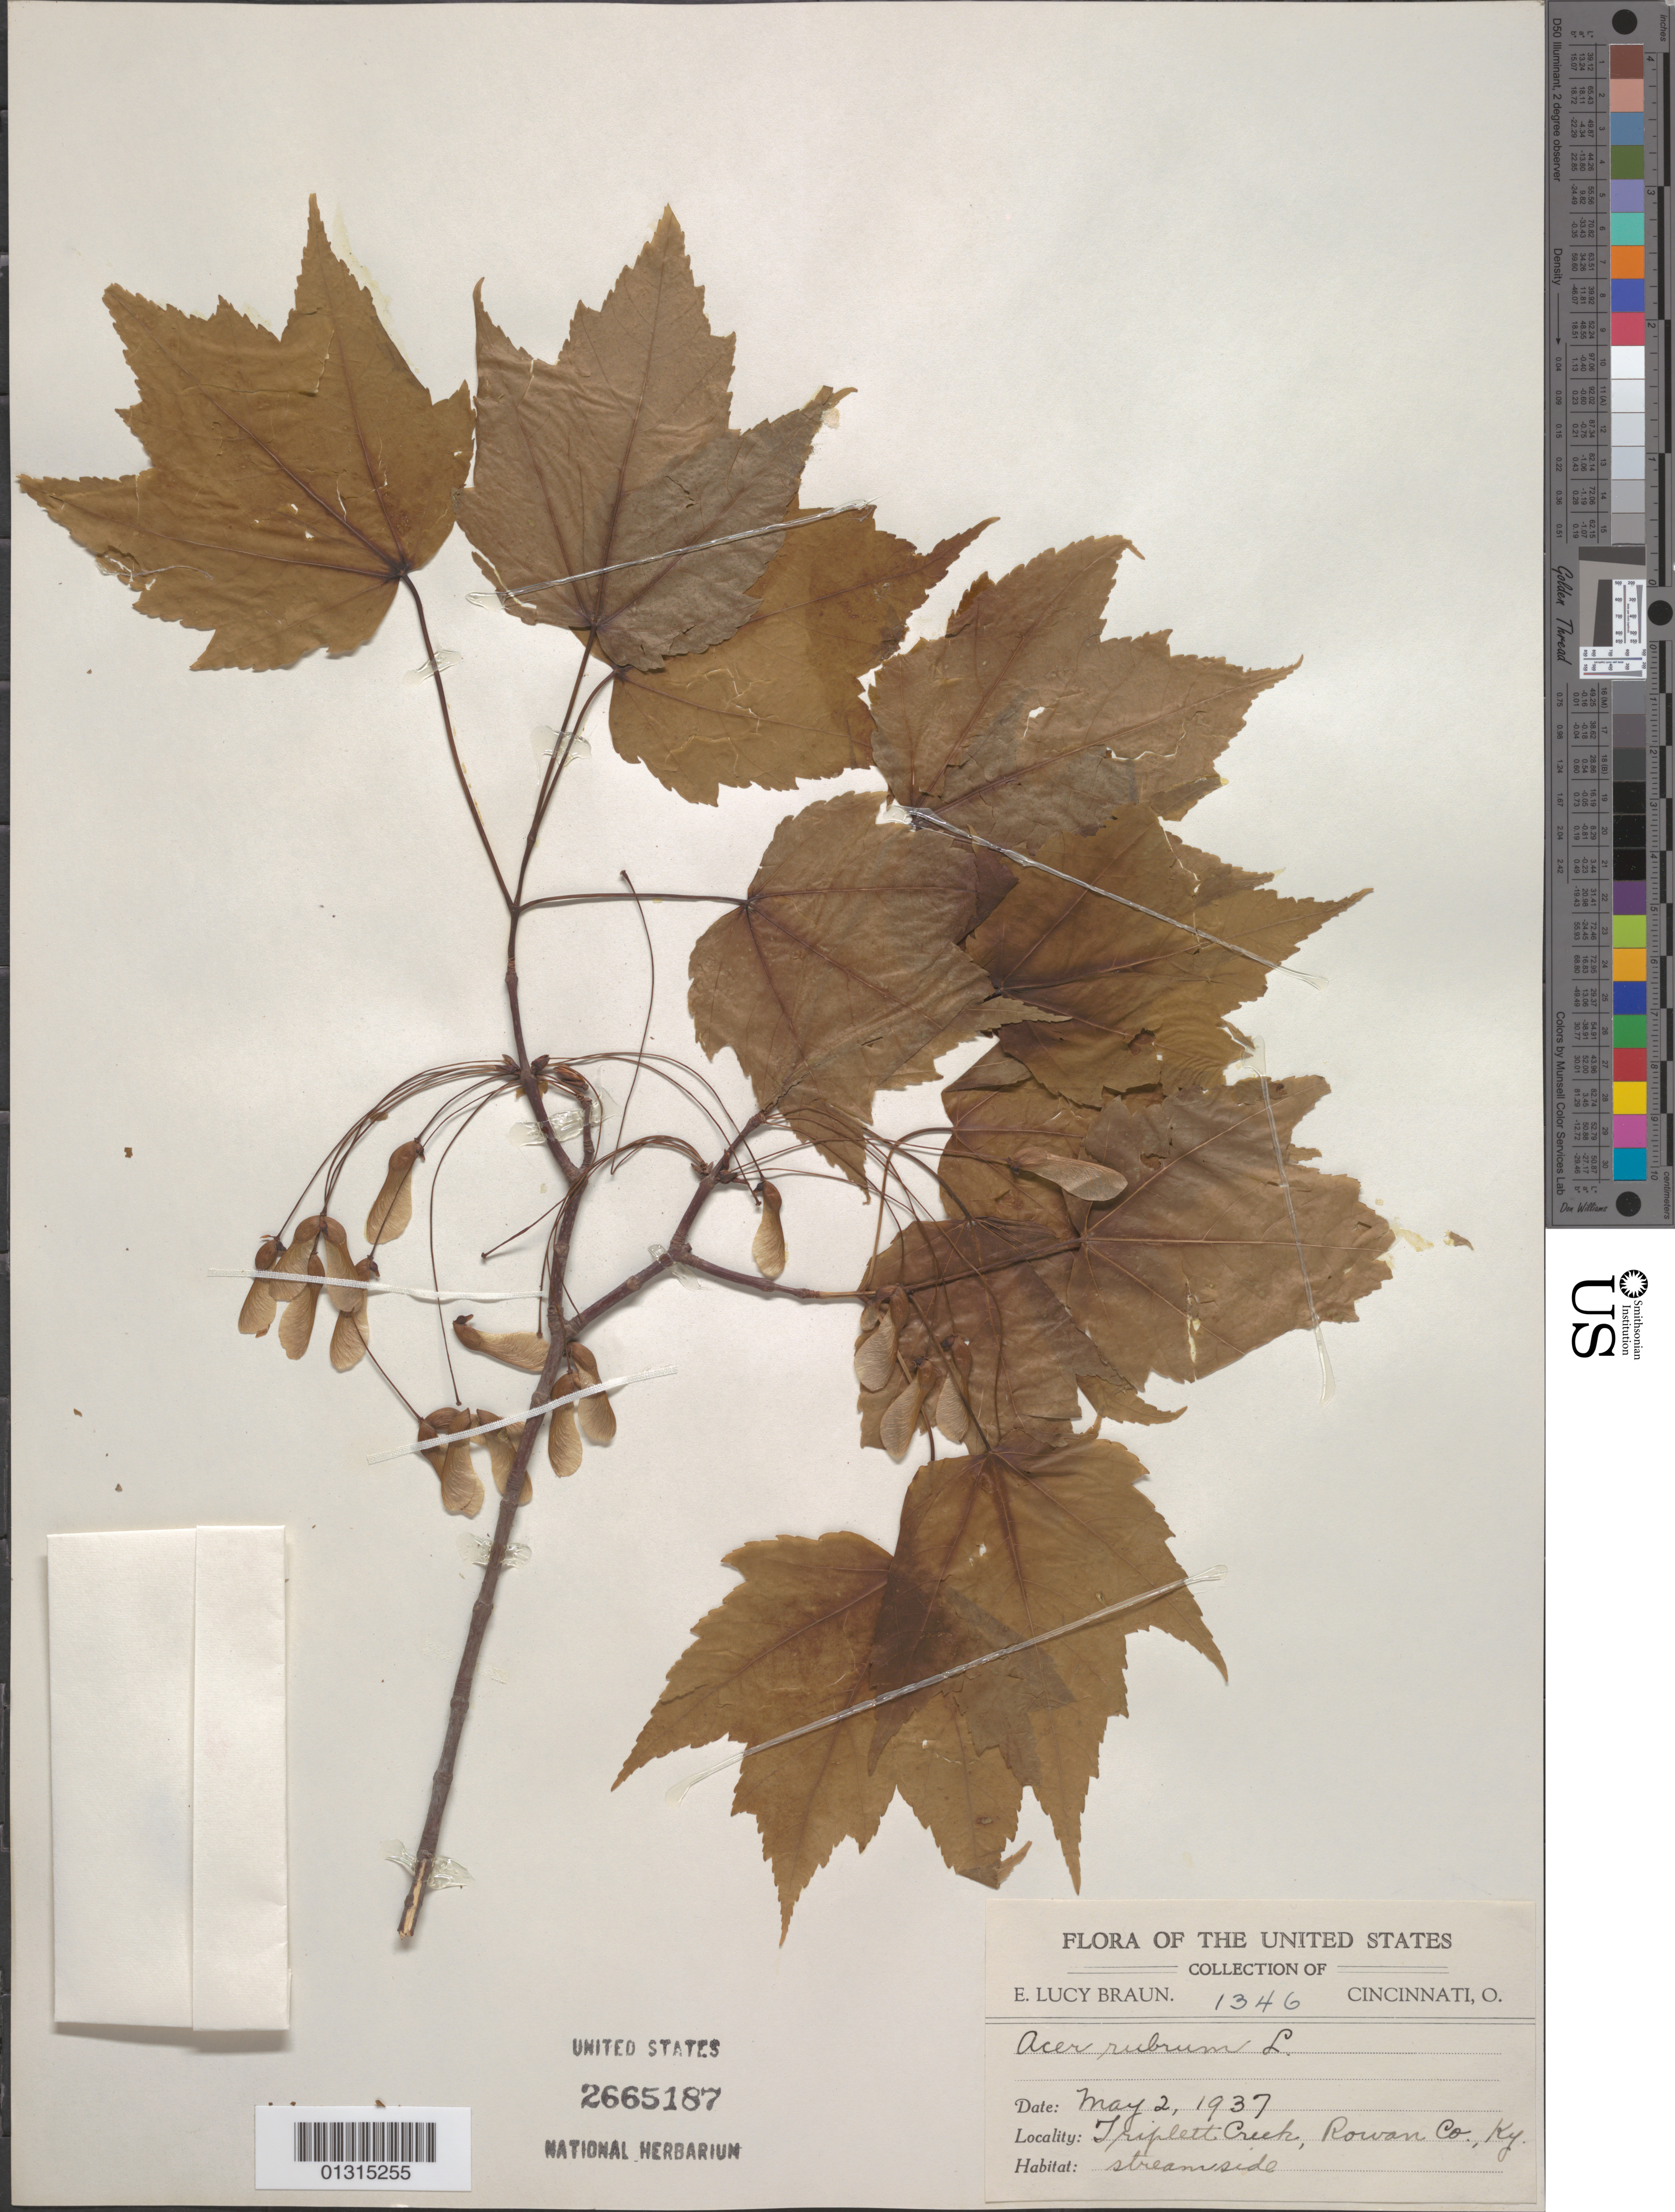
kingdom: Plantae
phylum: Tracheophyta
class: Magnoliopsida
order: Sapindales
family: Sapindaceae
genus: Acer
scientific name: Acer rubrum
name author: L.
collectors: E. L. Braun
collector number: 1346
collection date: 1937-05-02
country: United States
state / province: Kentucky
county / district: Rowan County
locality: Rowan County, Triplett Creek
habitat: Streamside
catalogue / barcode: US 2665187